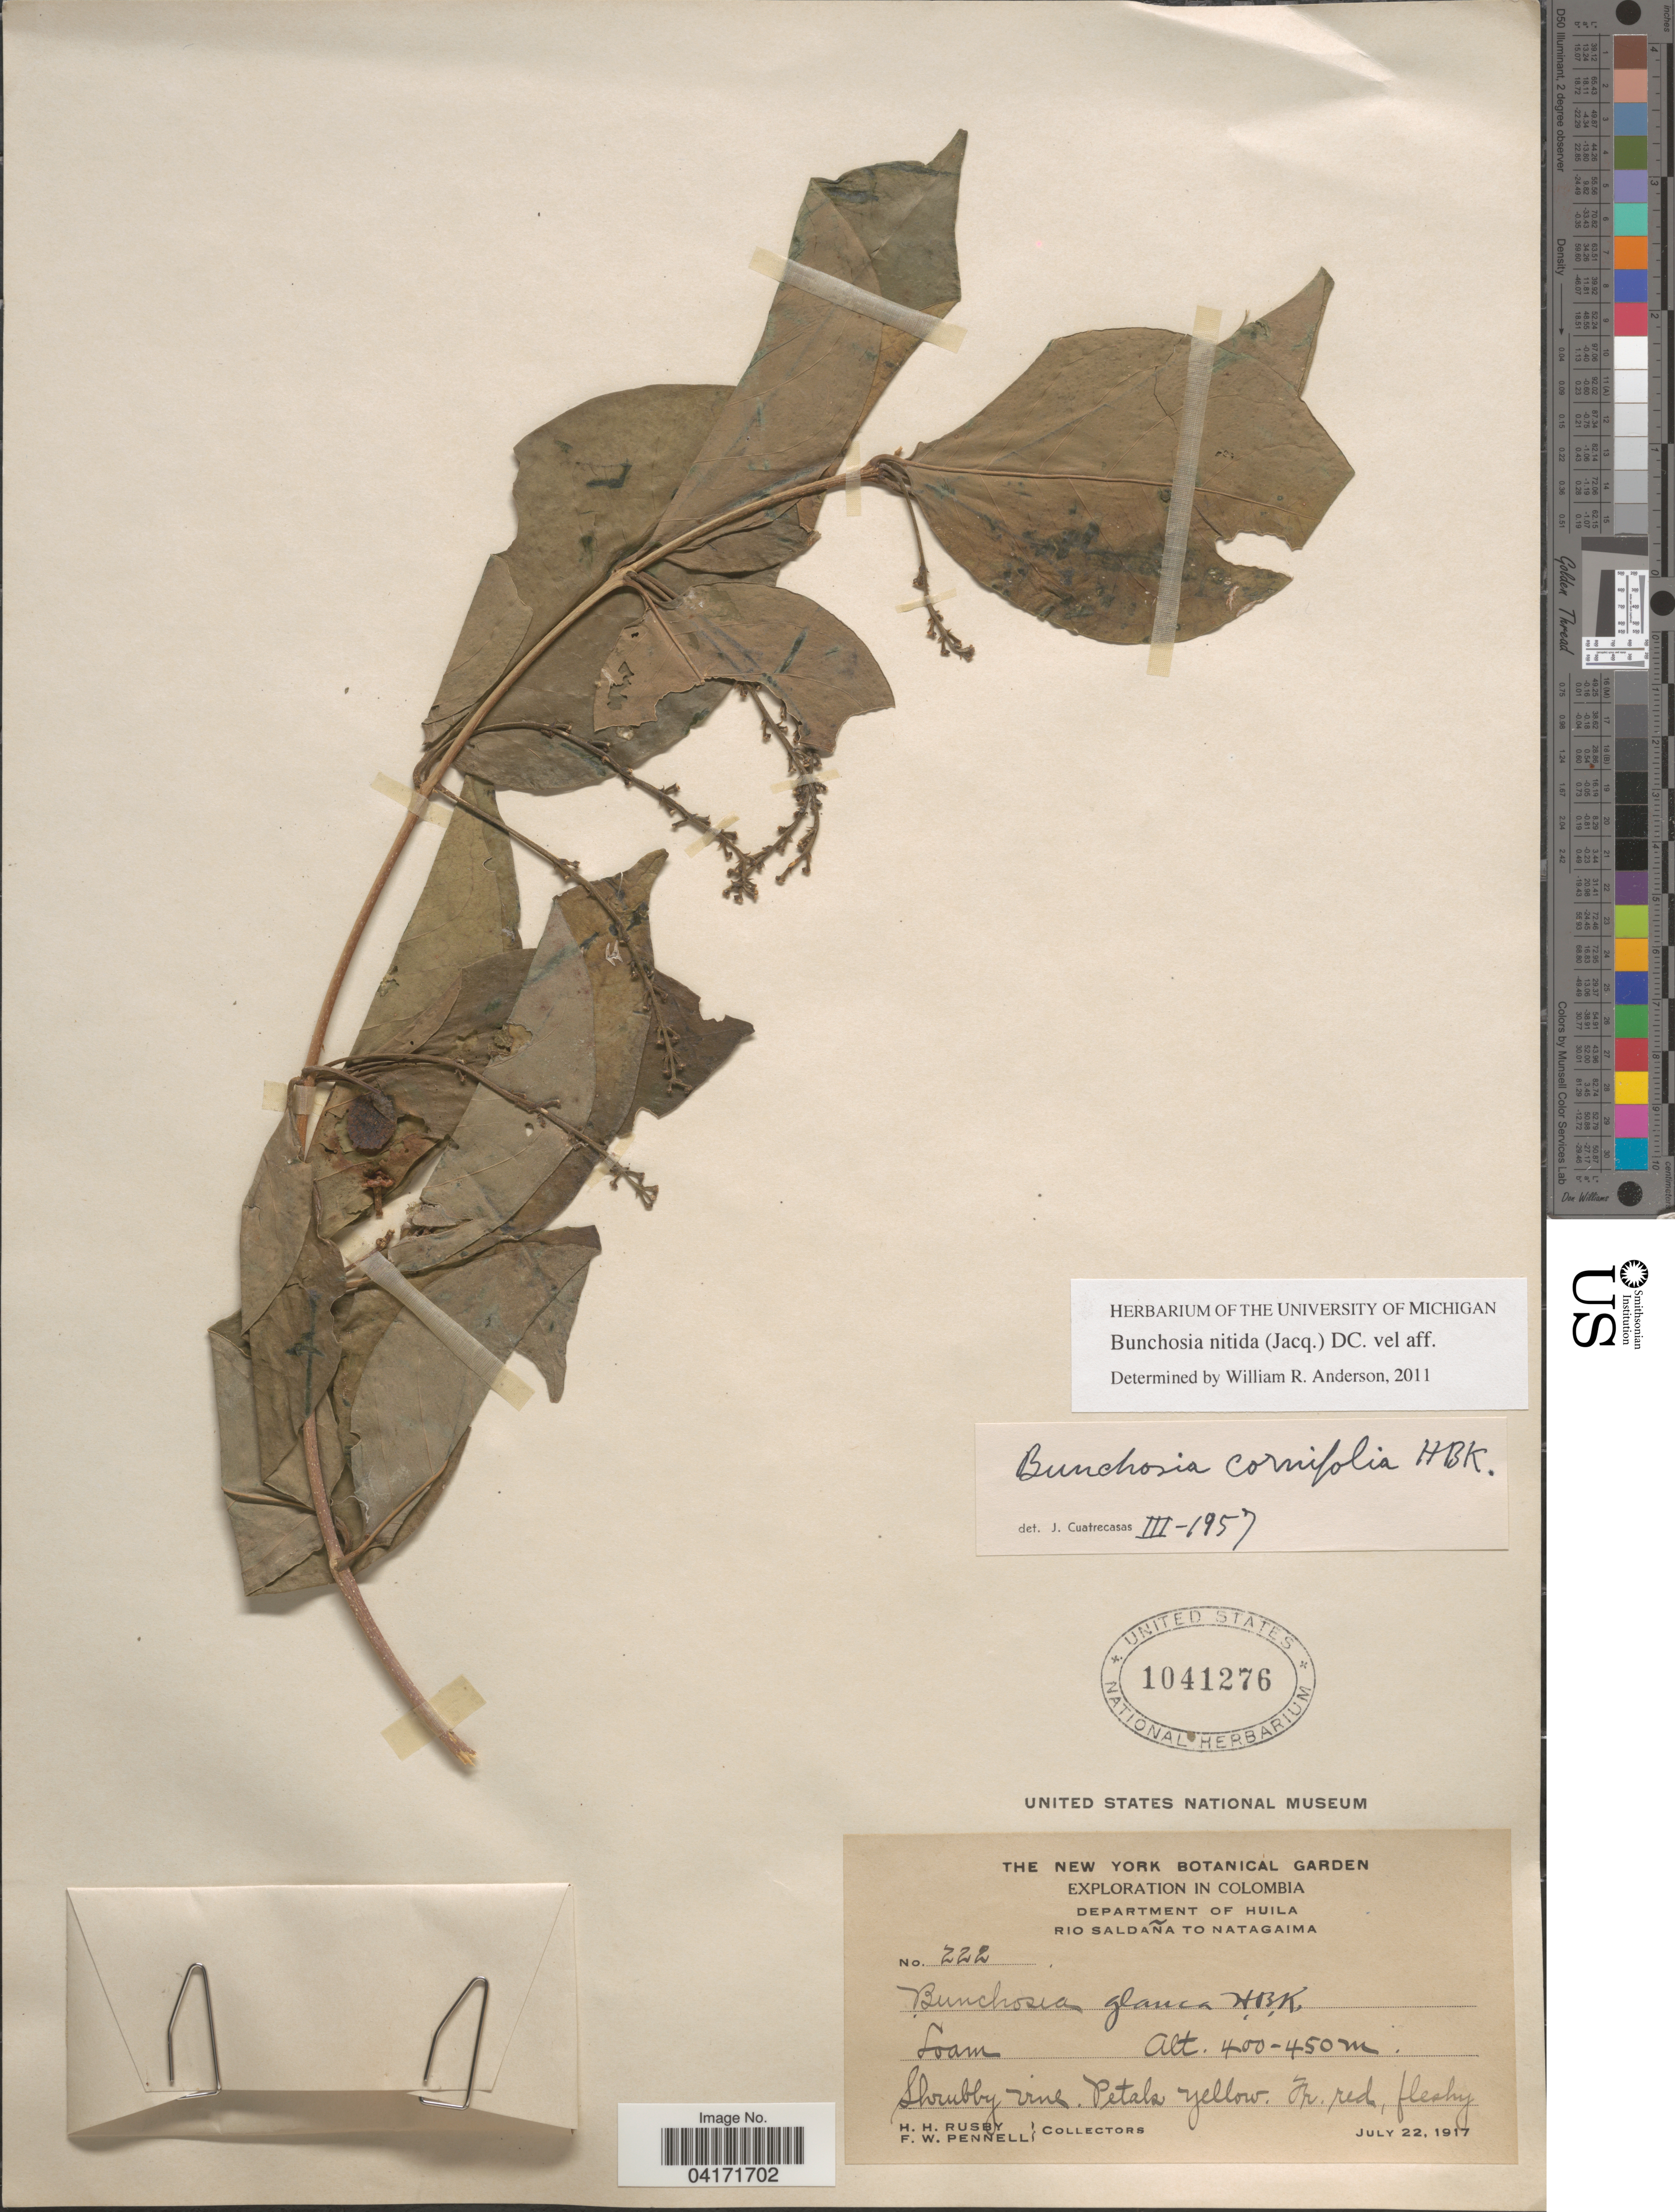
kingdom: Plantae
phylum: Tracheophyta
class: Magnoliopsida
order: Malpighiales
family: Malpighiaceae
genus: Bunchosia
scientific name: Bunchosia nitida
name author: (Jacq.) DC.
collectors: H. H. Rusby & F. W. Pennell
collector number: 222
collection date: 1917-07-22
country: Colombia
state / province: Huila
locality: Exploration in Colombia. Department of Huila. Rio Saldaña to Natagaima. Loam.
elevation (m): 400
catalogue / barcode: US 1041276